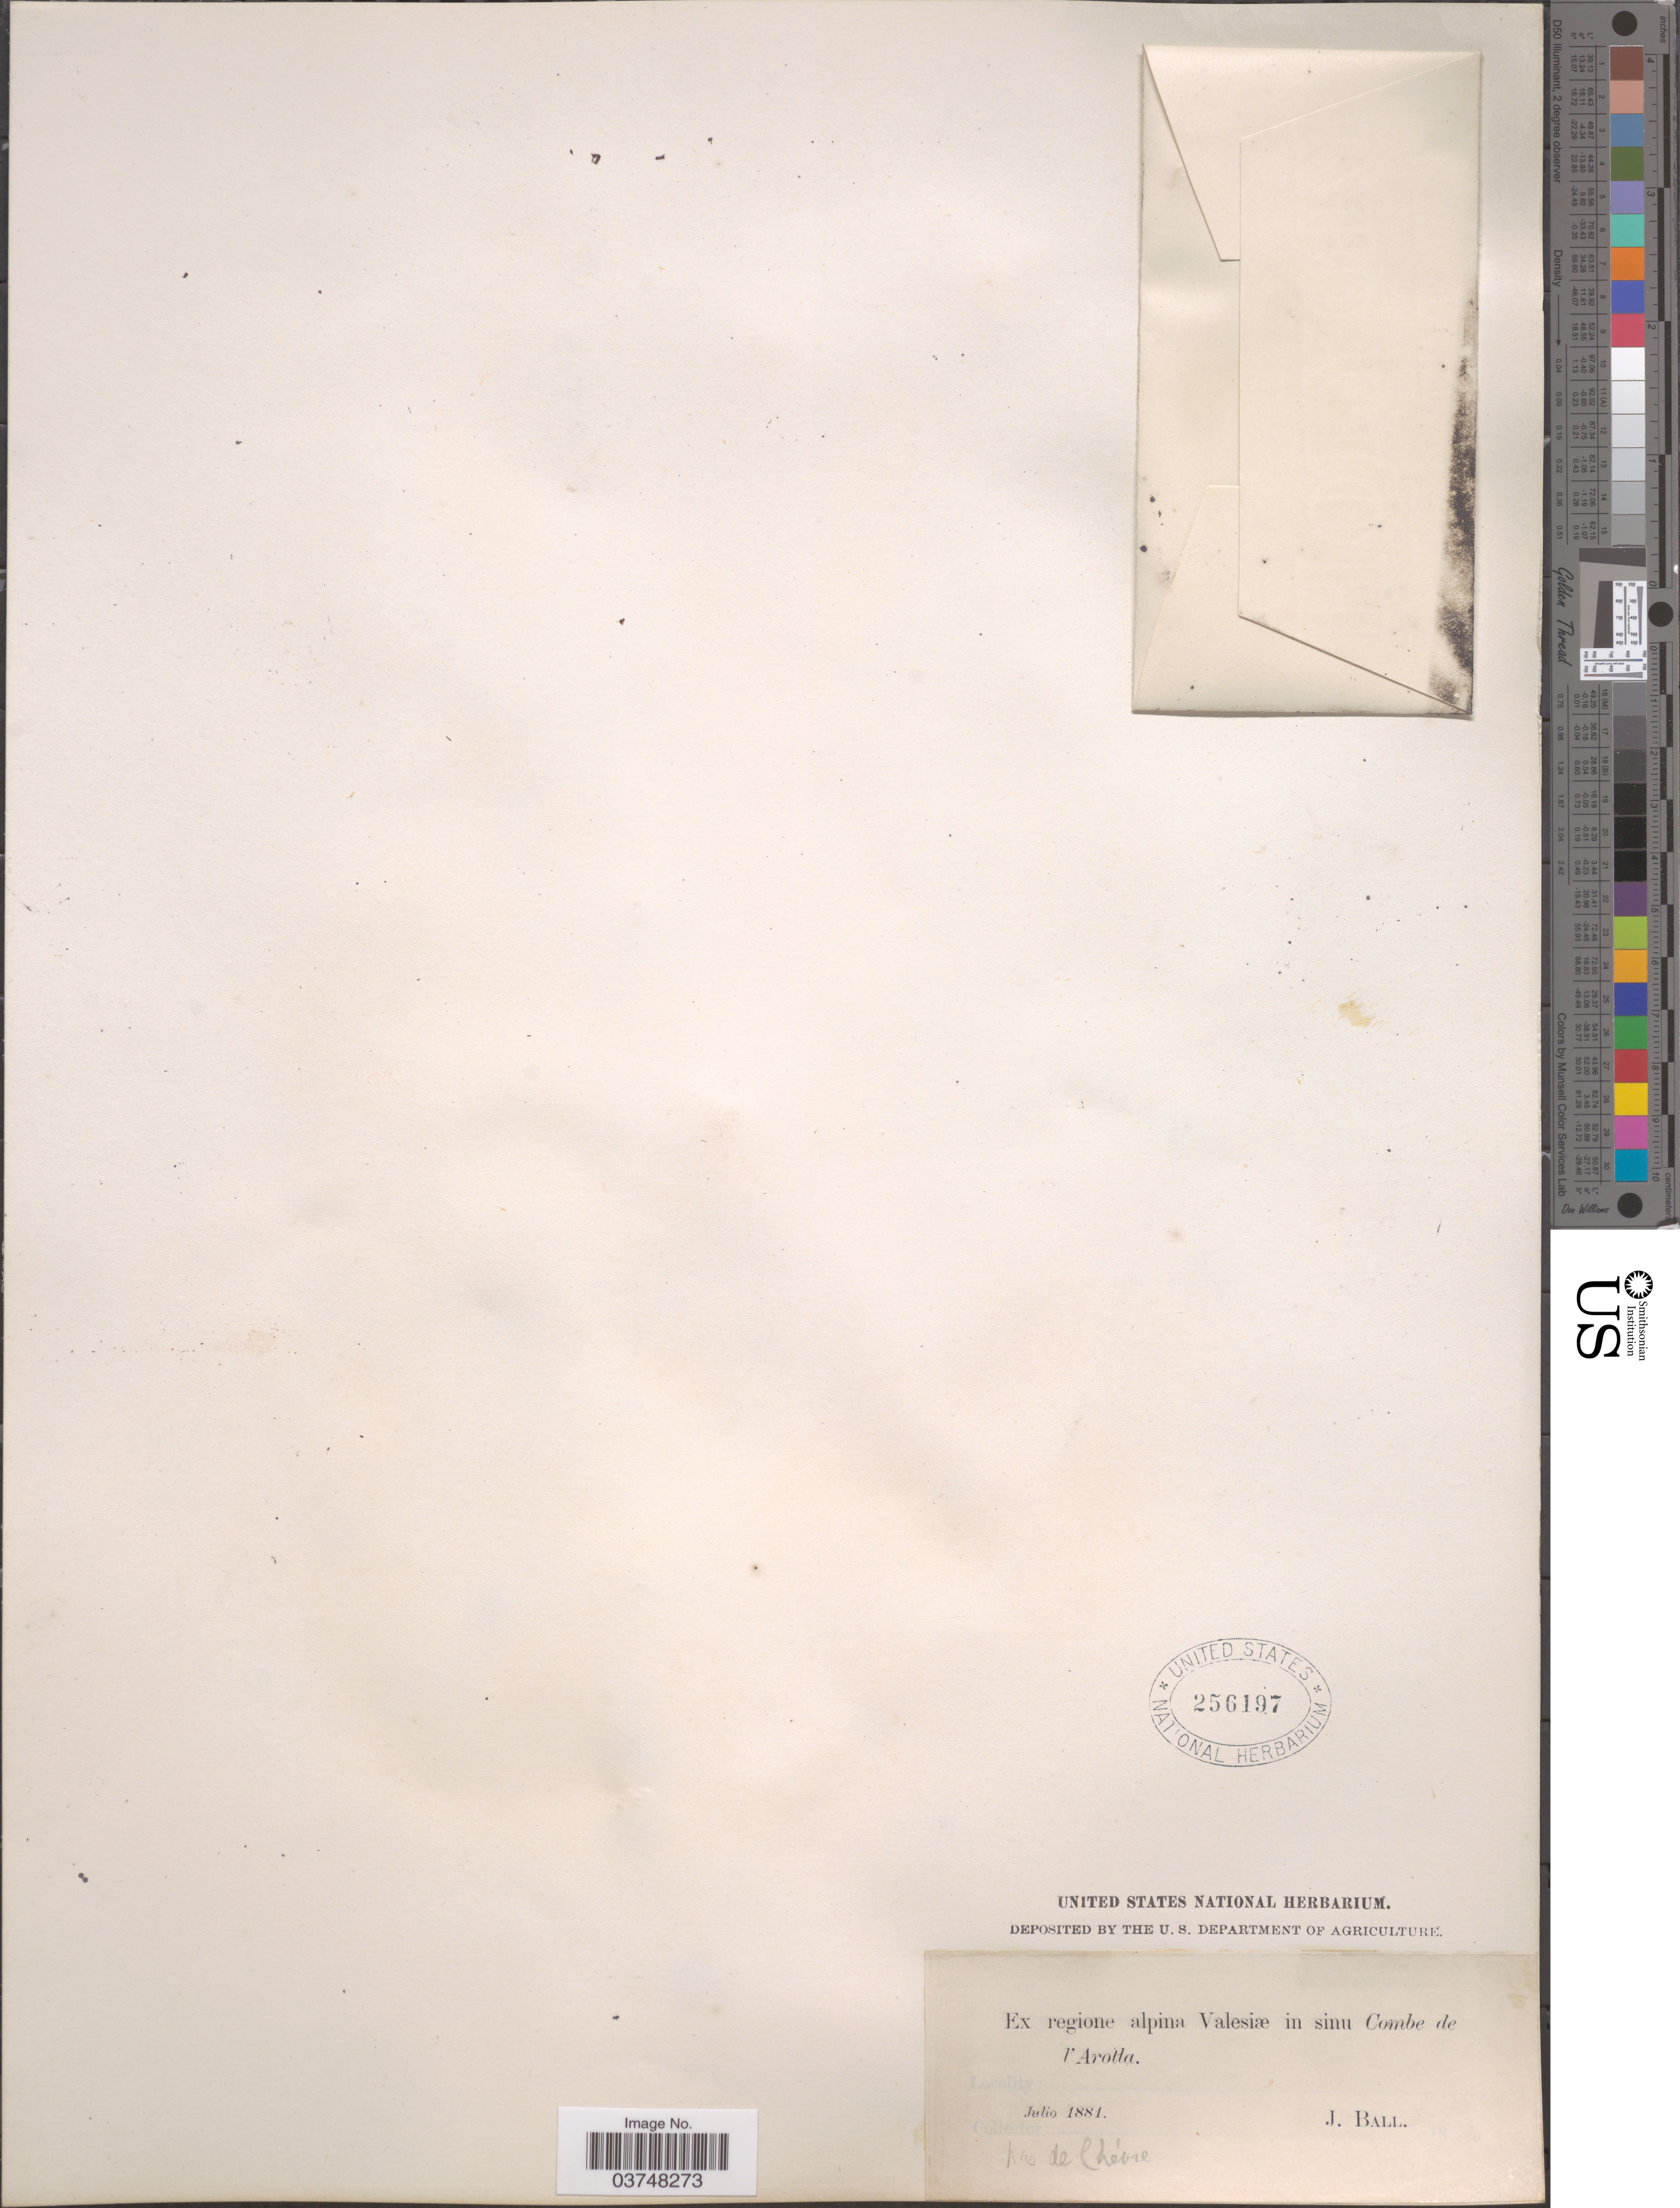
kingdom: Plantae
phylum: Tracheophyta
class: Magnoliopsida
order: Rosales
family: Rosaceae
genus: Geum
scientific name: Geum sp.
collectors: J. Ball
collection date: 1881-07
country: Switzerland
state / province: Valais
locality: Ex regione alpina Valesiæ in sinu Combe de l'Arotla. Pas de Chévre.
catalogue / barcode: US 256197